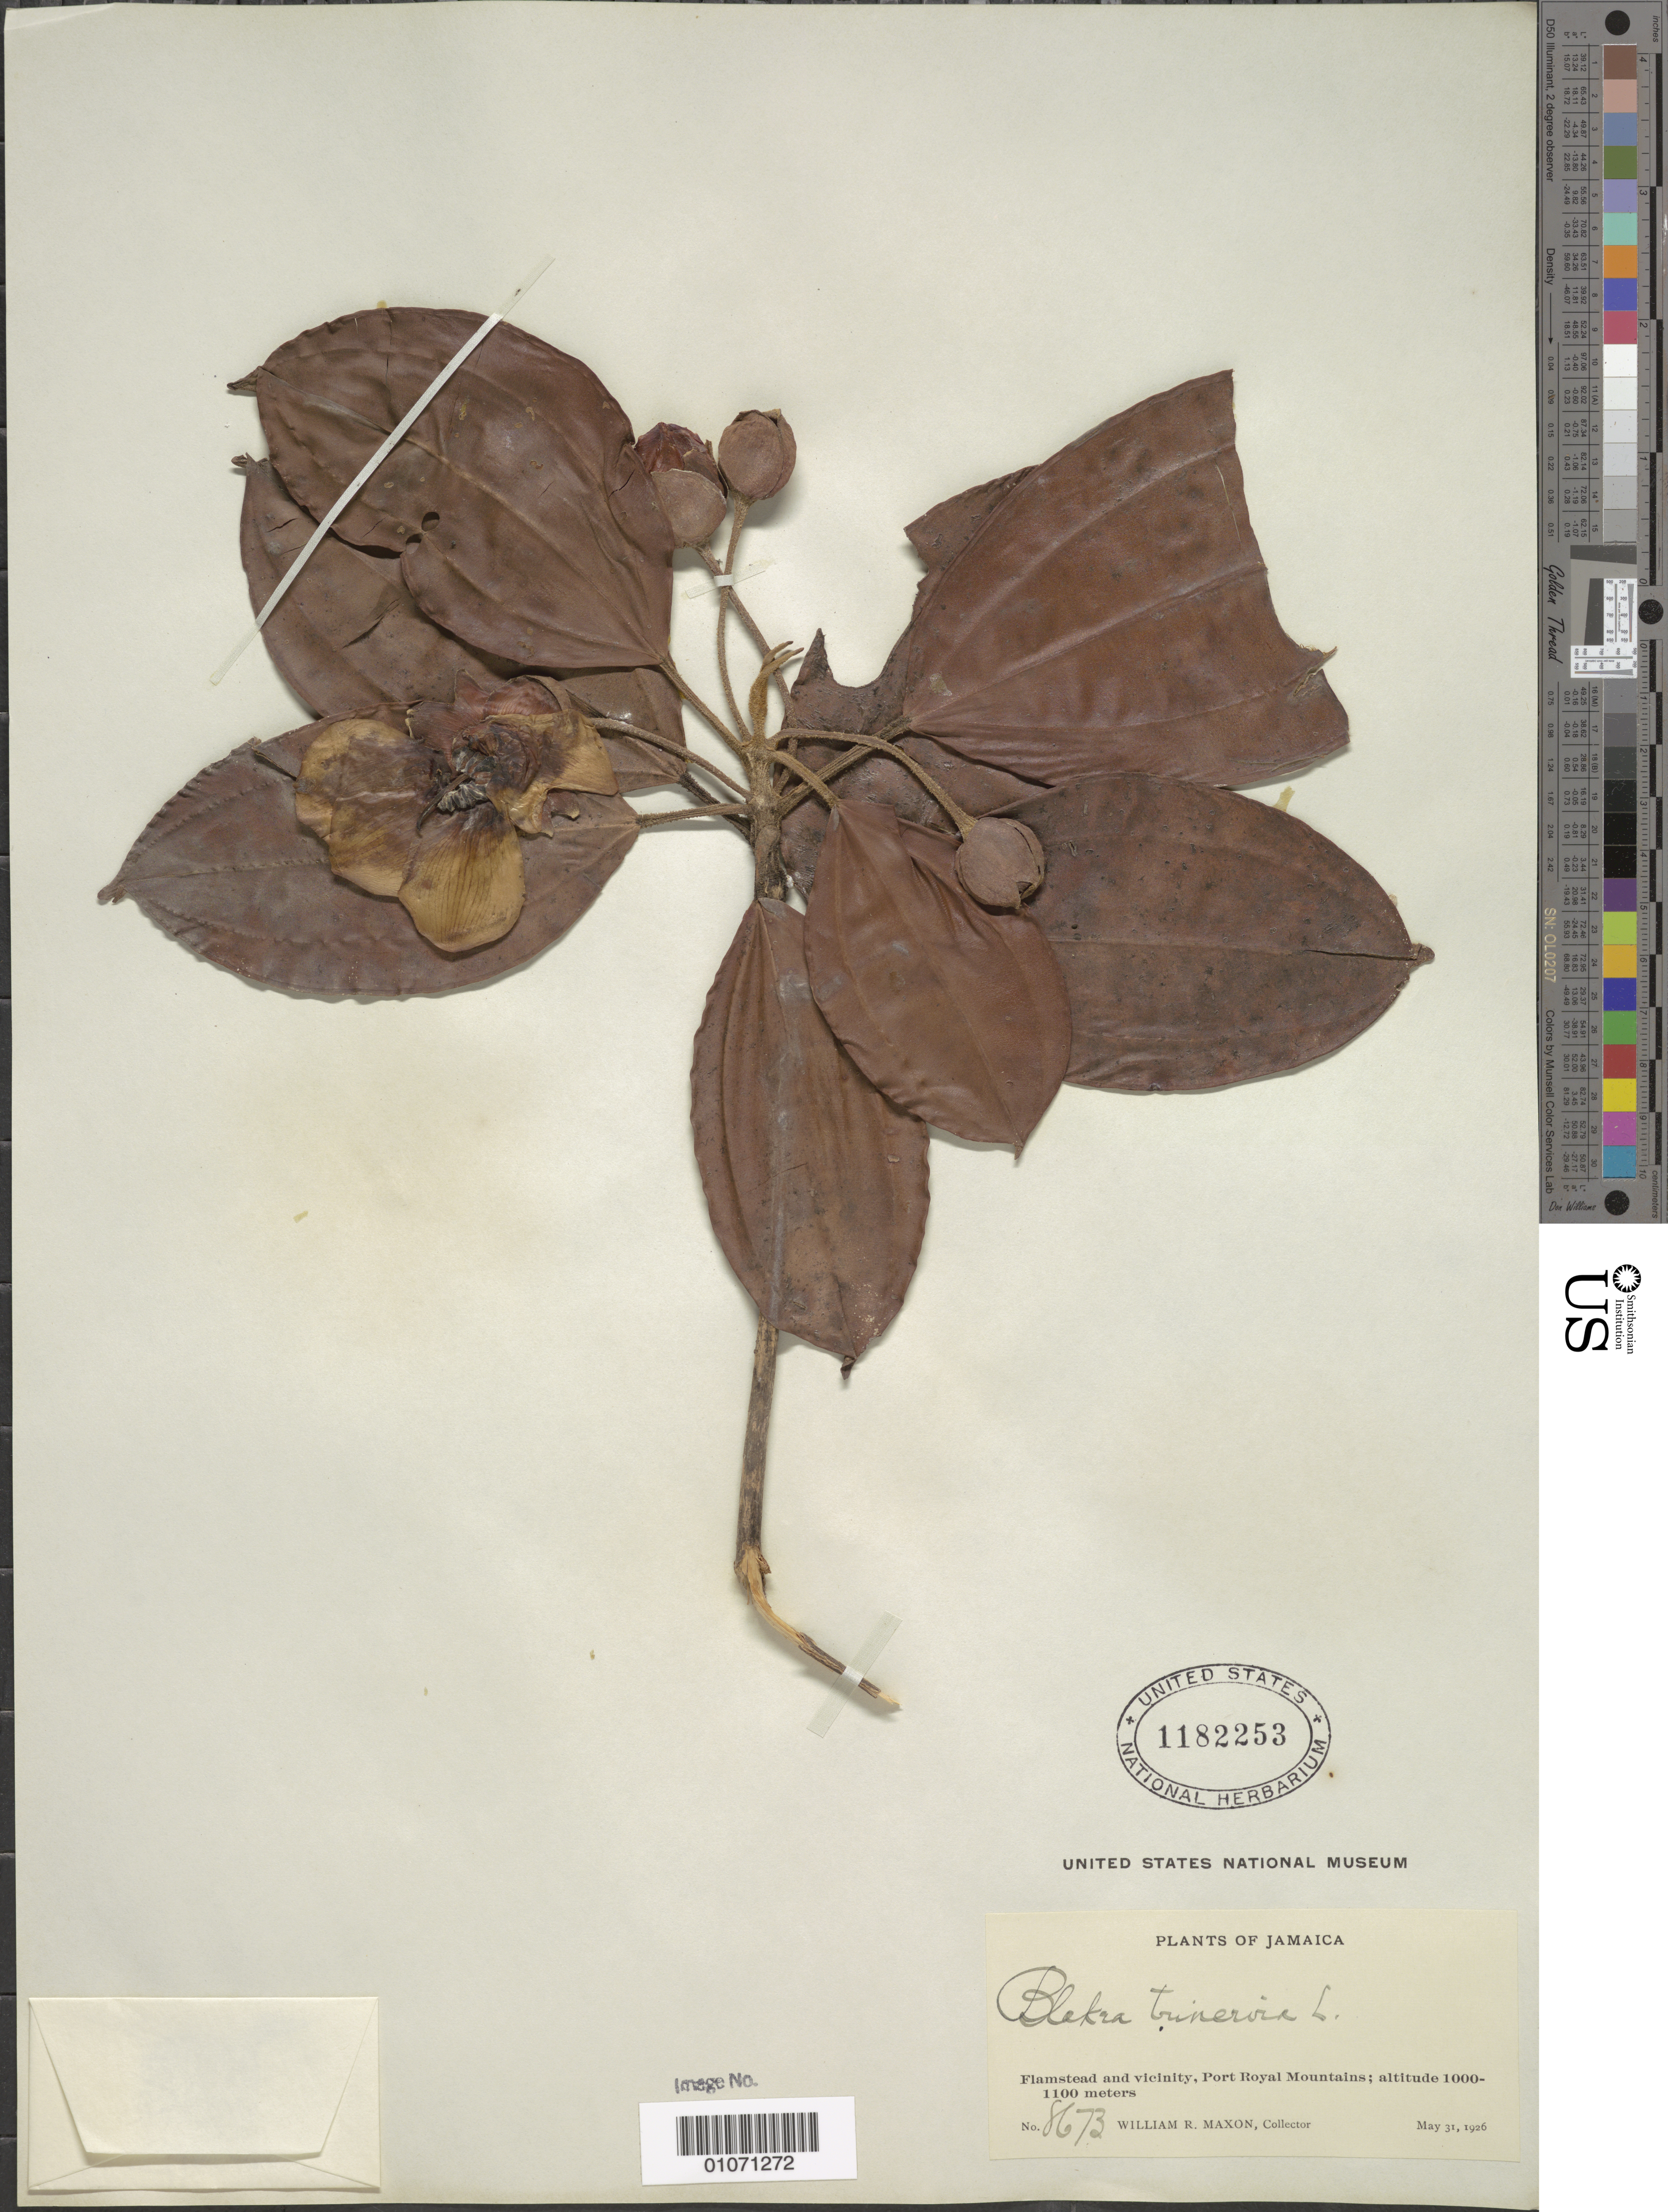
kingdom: Plantae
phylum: Tracheophyta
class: Magnoliopsida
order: Myrtales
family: Melastomataceae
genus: Blakea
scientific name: Blakea trinervia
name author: L.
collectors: W. R. Maxon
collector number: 8673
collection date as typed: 31 May 1926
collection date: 1926-05-31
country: Jamaica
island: Jamaica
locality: Port Royal Mountains, Flamstead and vicinity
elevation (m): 1000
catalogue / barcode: US 1182253